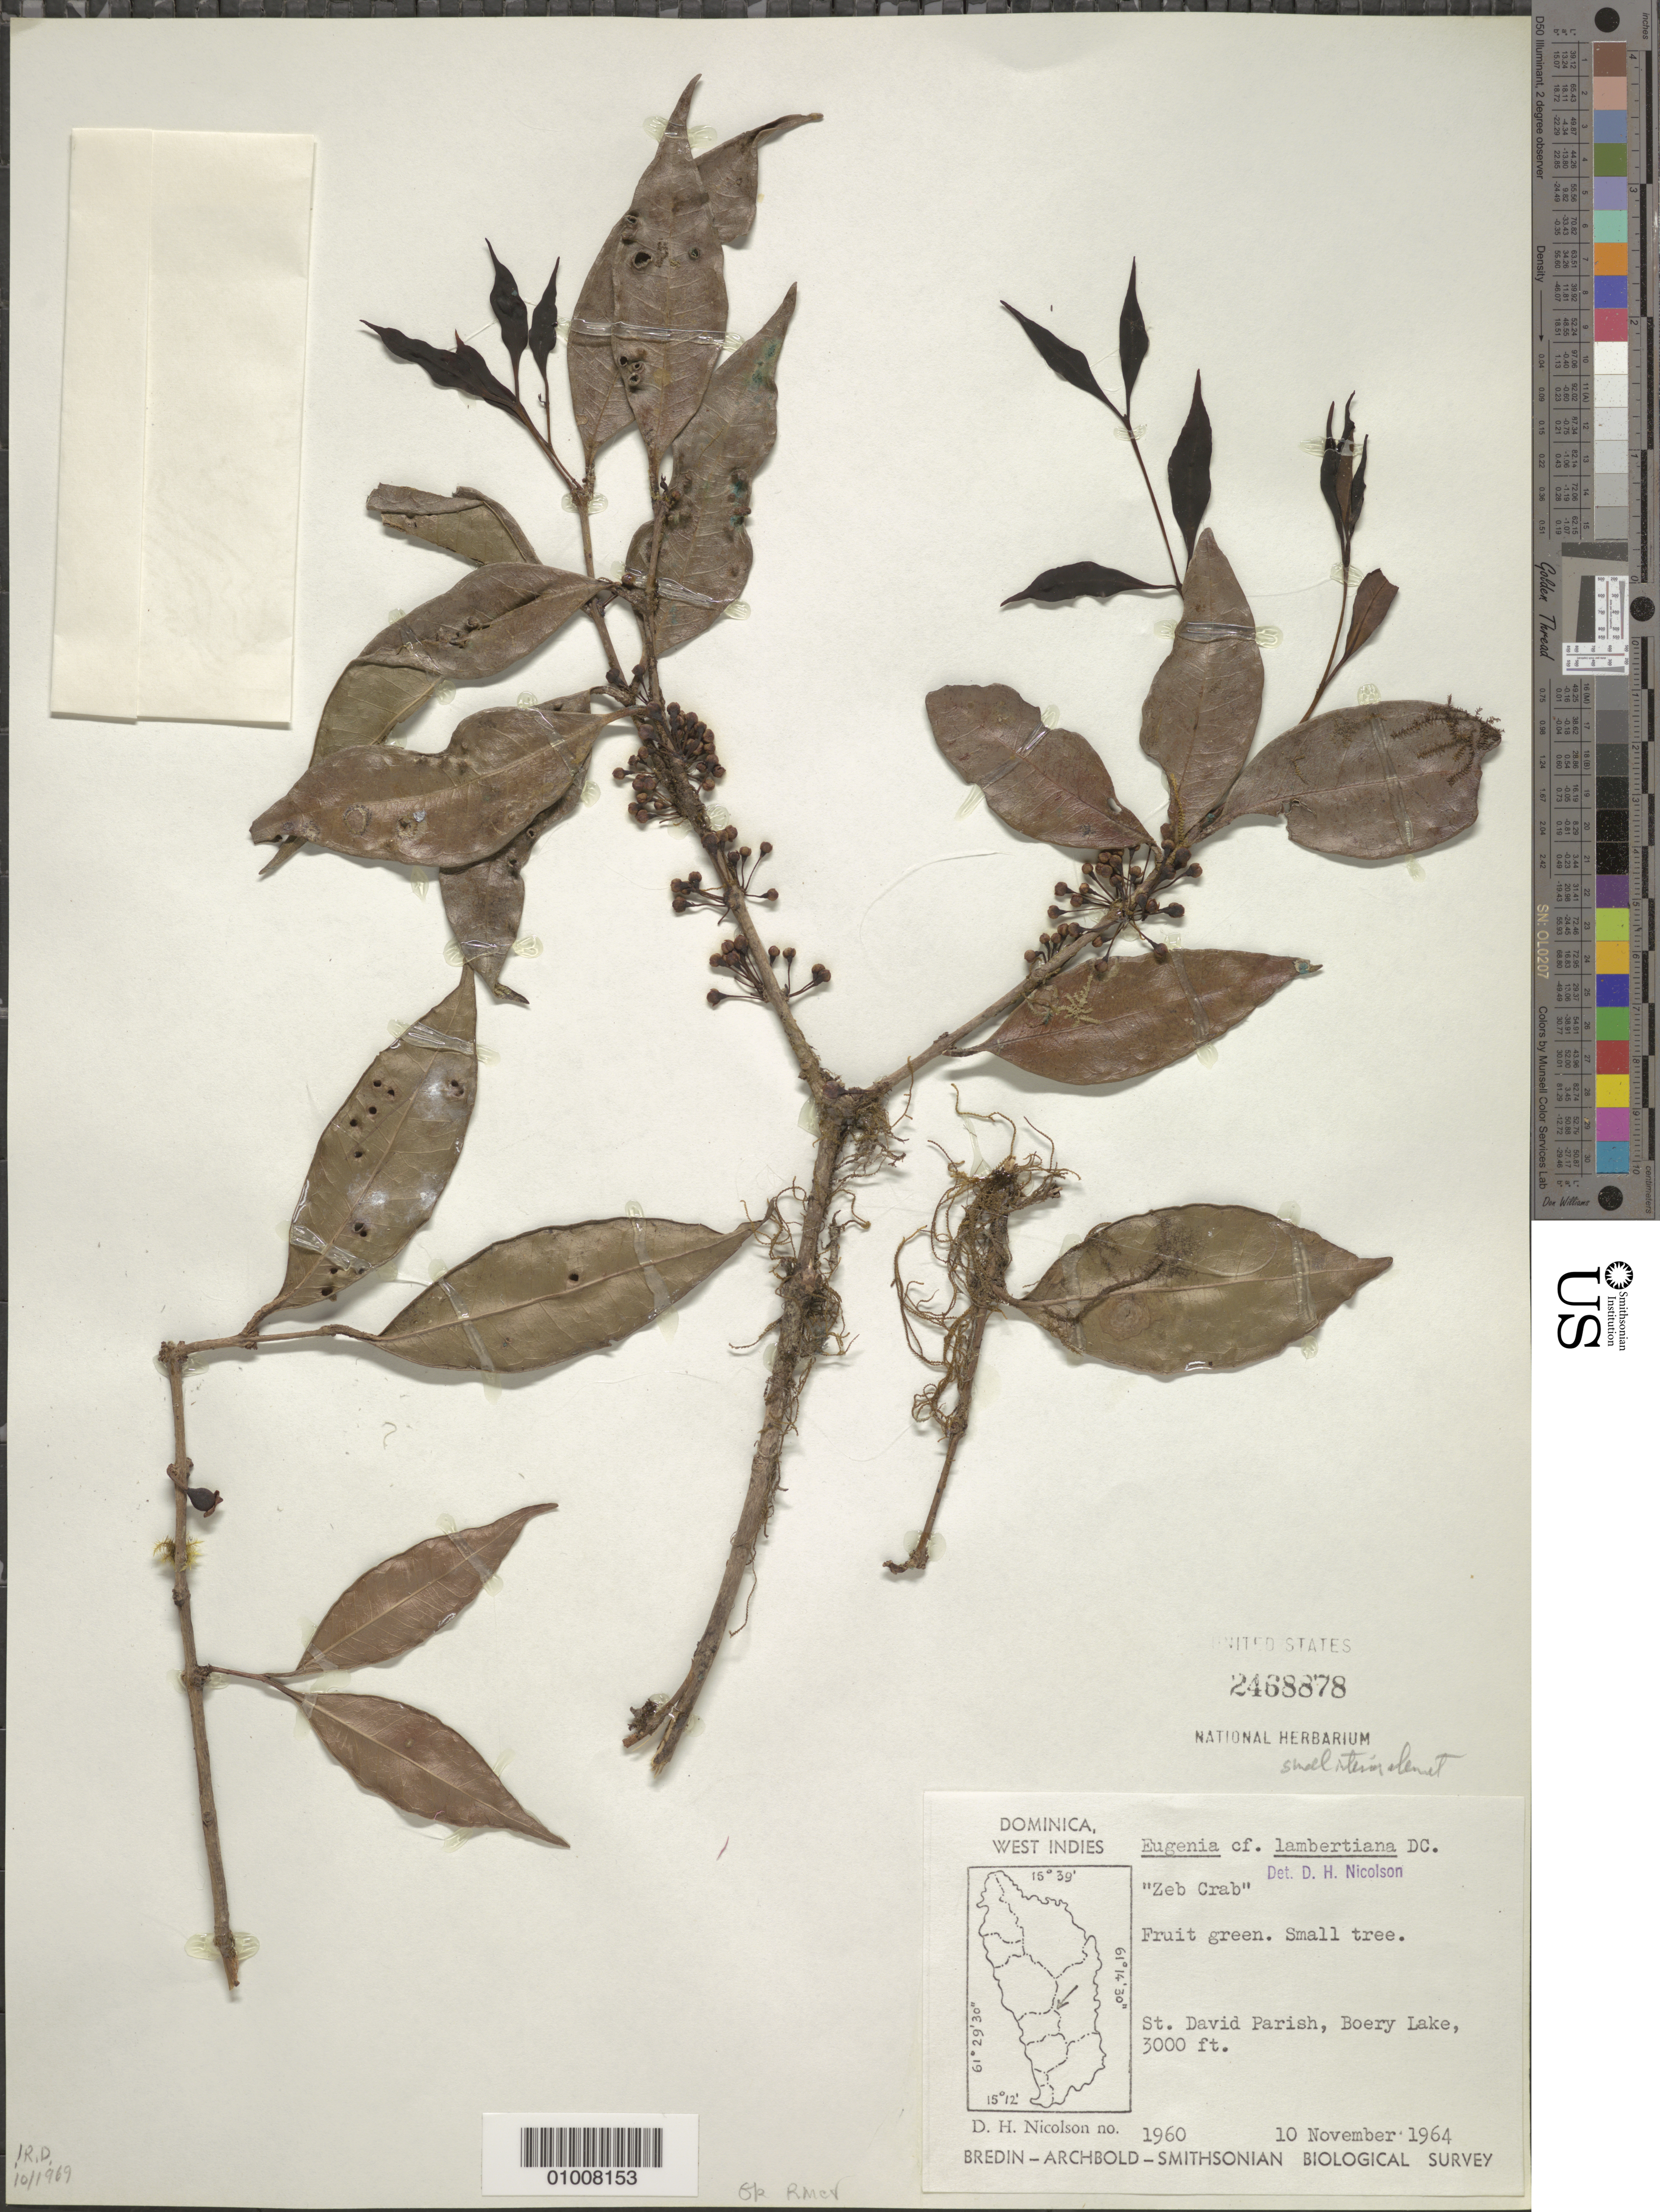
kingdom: Plantae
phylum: Tracheophyta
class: Magnoliopsida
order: Myrtales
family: Myrtaceae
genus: Eugenia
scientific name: Eugenia lambertiana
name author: DC.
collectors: D. H. Nicolson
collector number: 1960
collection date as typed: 10 Nov 1964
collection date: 1964-11-10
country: Dominica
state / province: St. David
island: Dominica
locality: Boery Lake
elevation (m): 914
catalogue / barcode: US 2468878